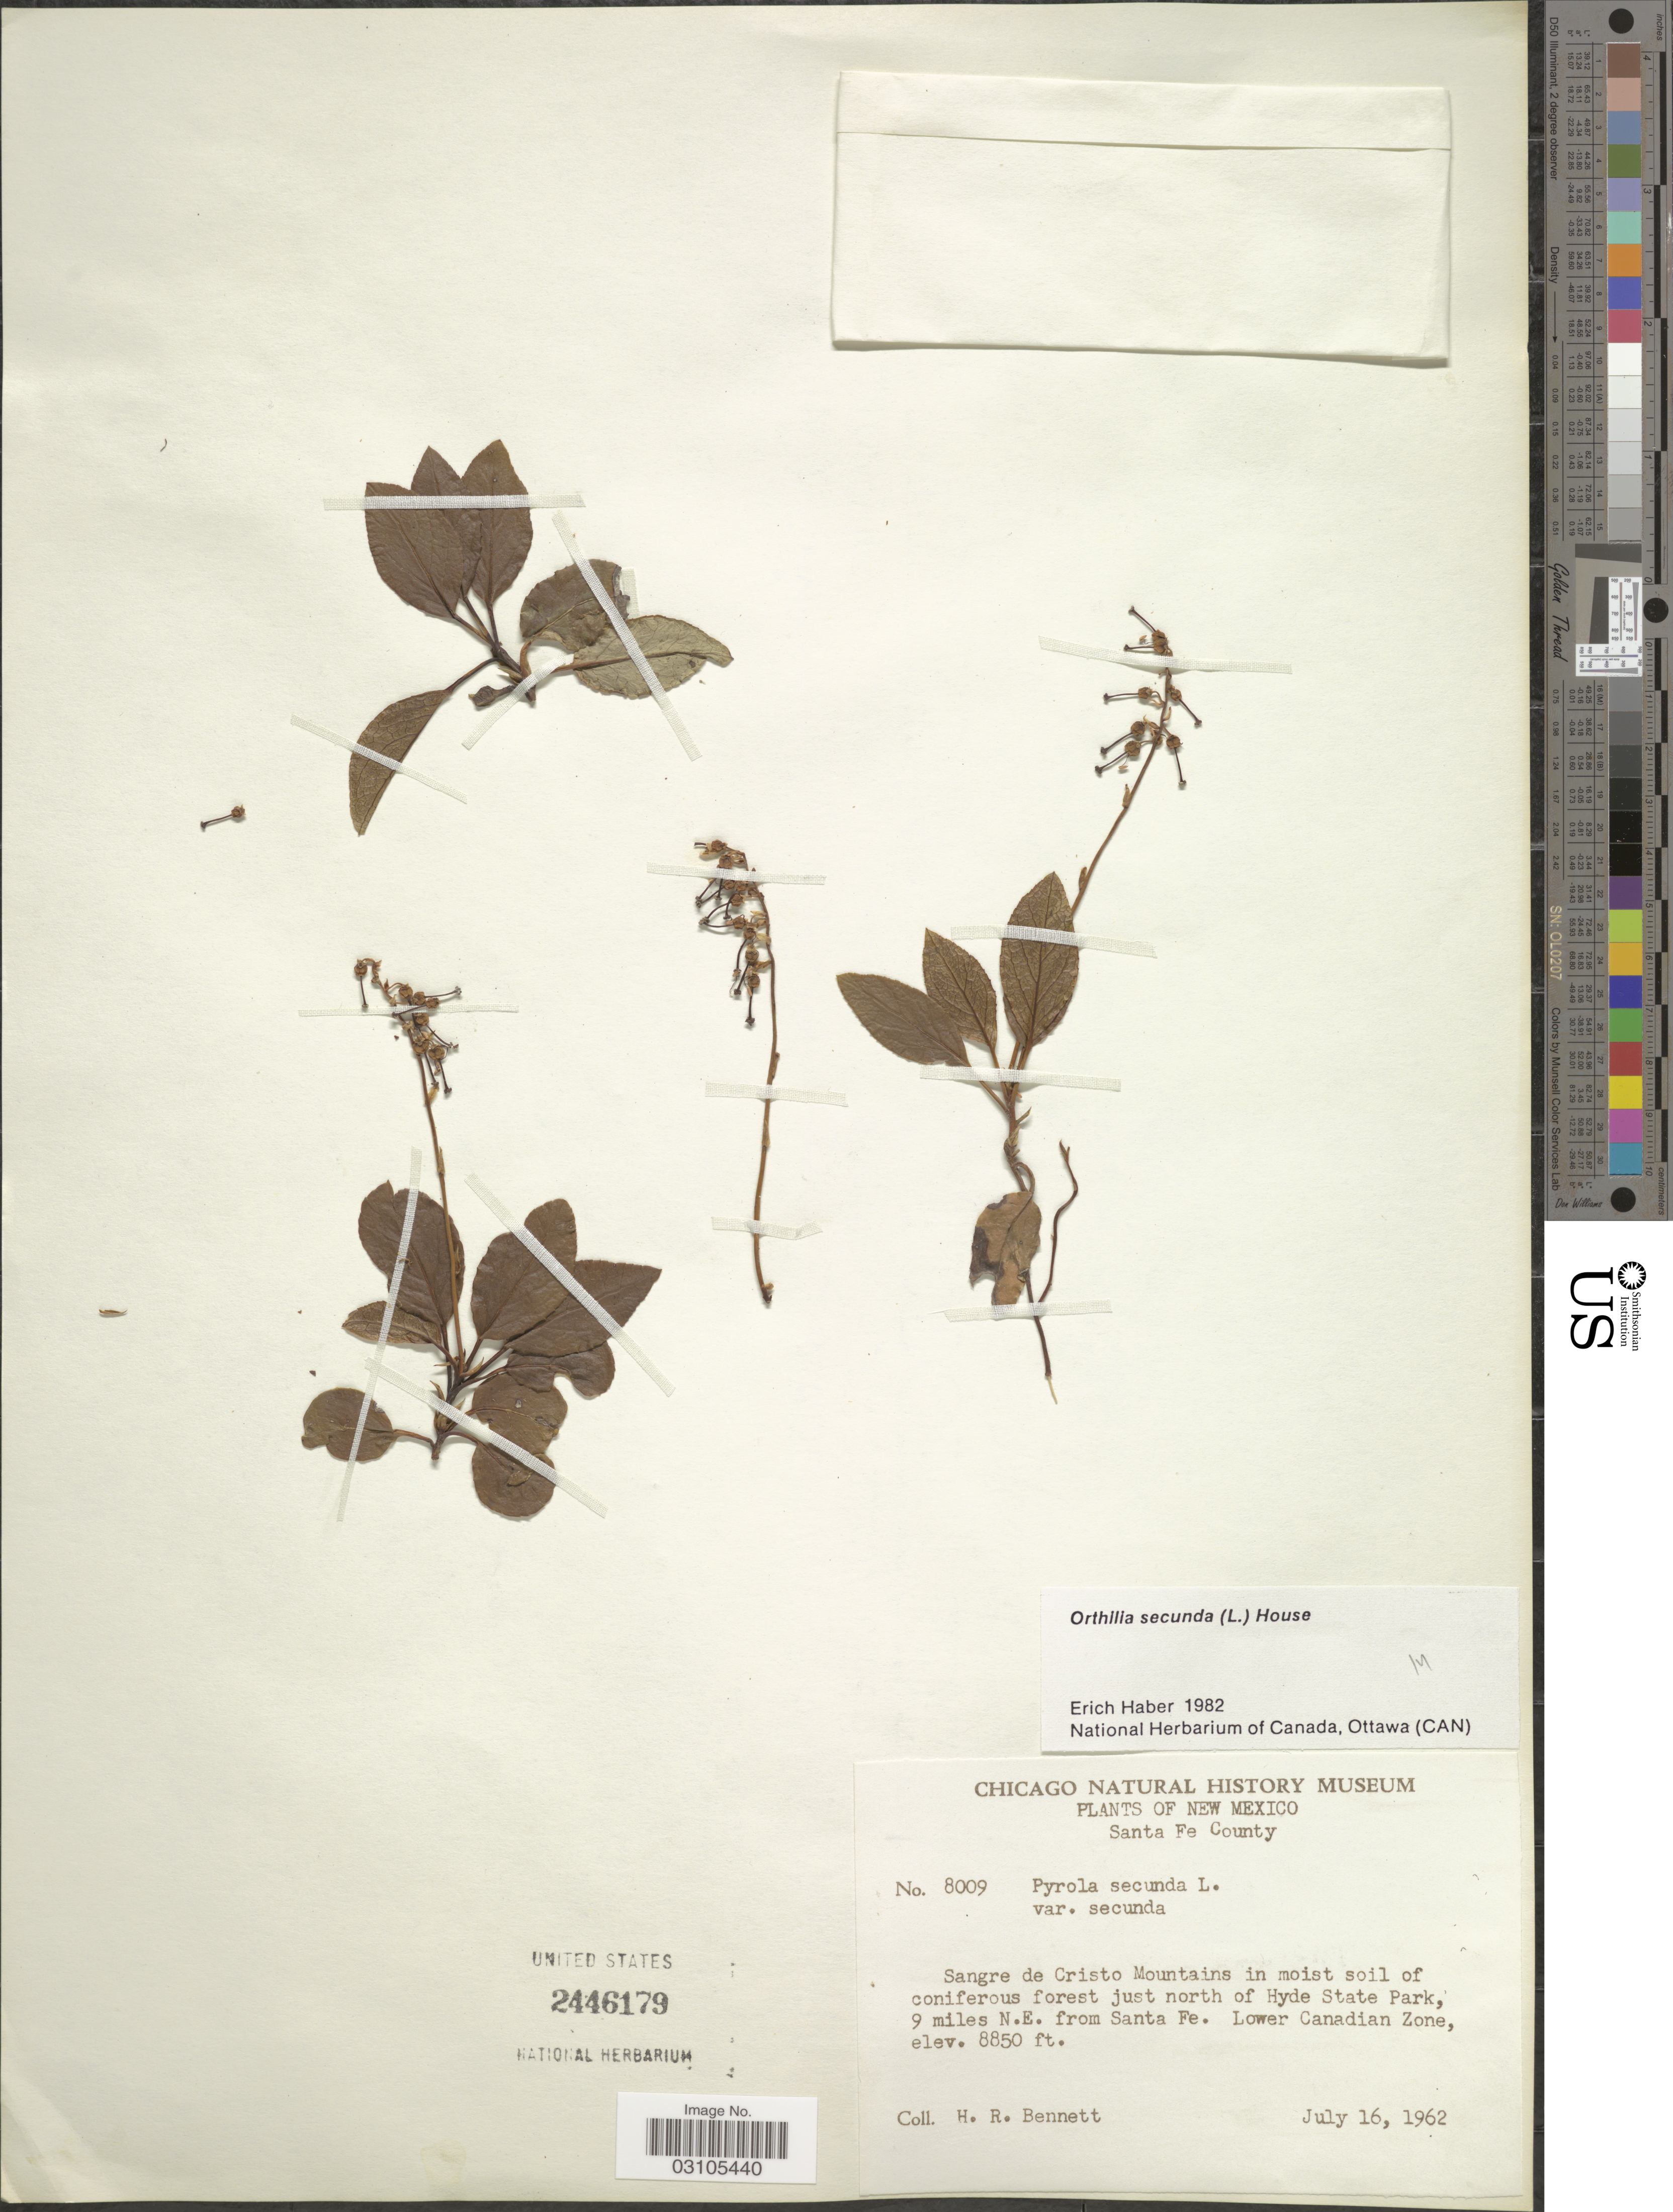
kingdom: Plantae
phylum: Tracheophyta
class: Magnoliopsida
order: Ericales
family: Ericaceae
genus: Orthilia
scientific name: Orthilia secunda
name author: (L.) House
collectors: H. R. Bennett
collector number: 8009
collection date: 1962-07-16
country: United States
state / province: New Mexico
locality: Santa Fe County. Sangre de Cristo Mountains, just north of Hyde State Park, 9 miles N.E. from Santa Fe. Lower Canadian Zone.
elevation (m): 2697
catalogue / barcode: US 2446179